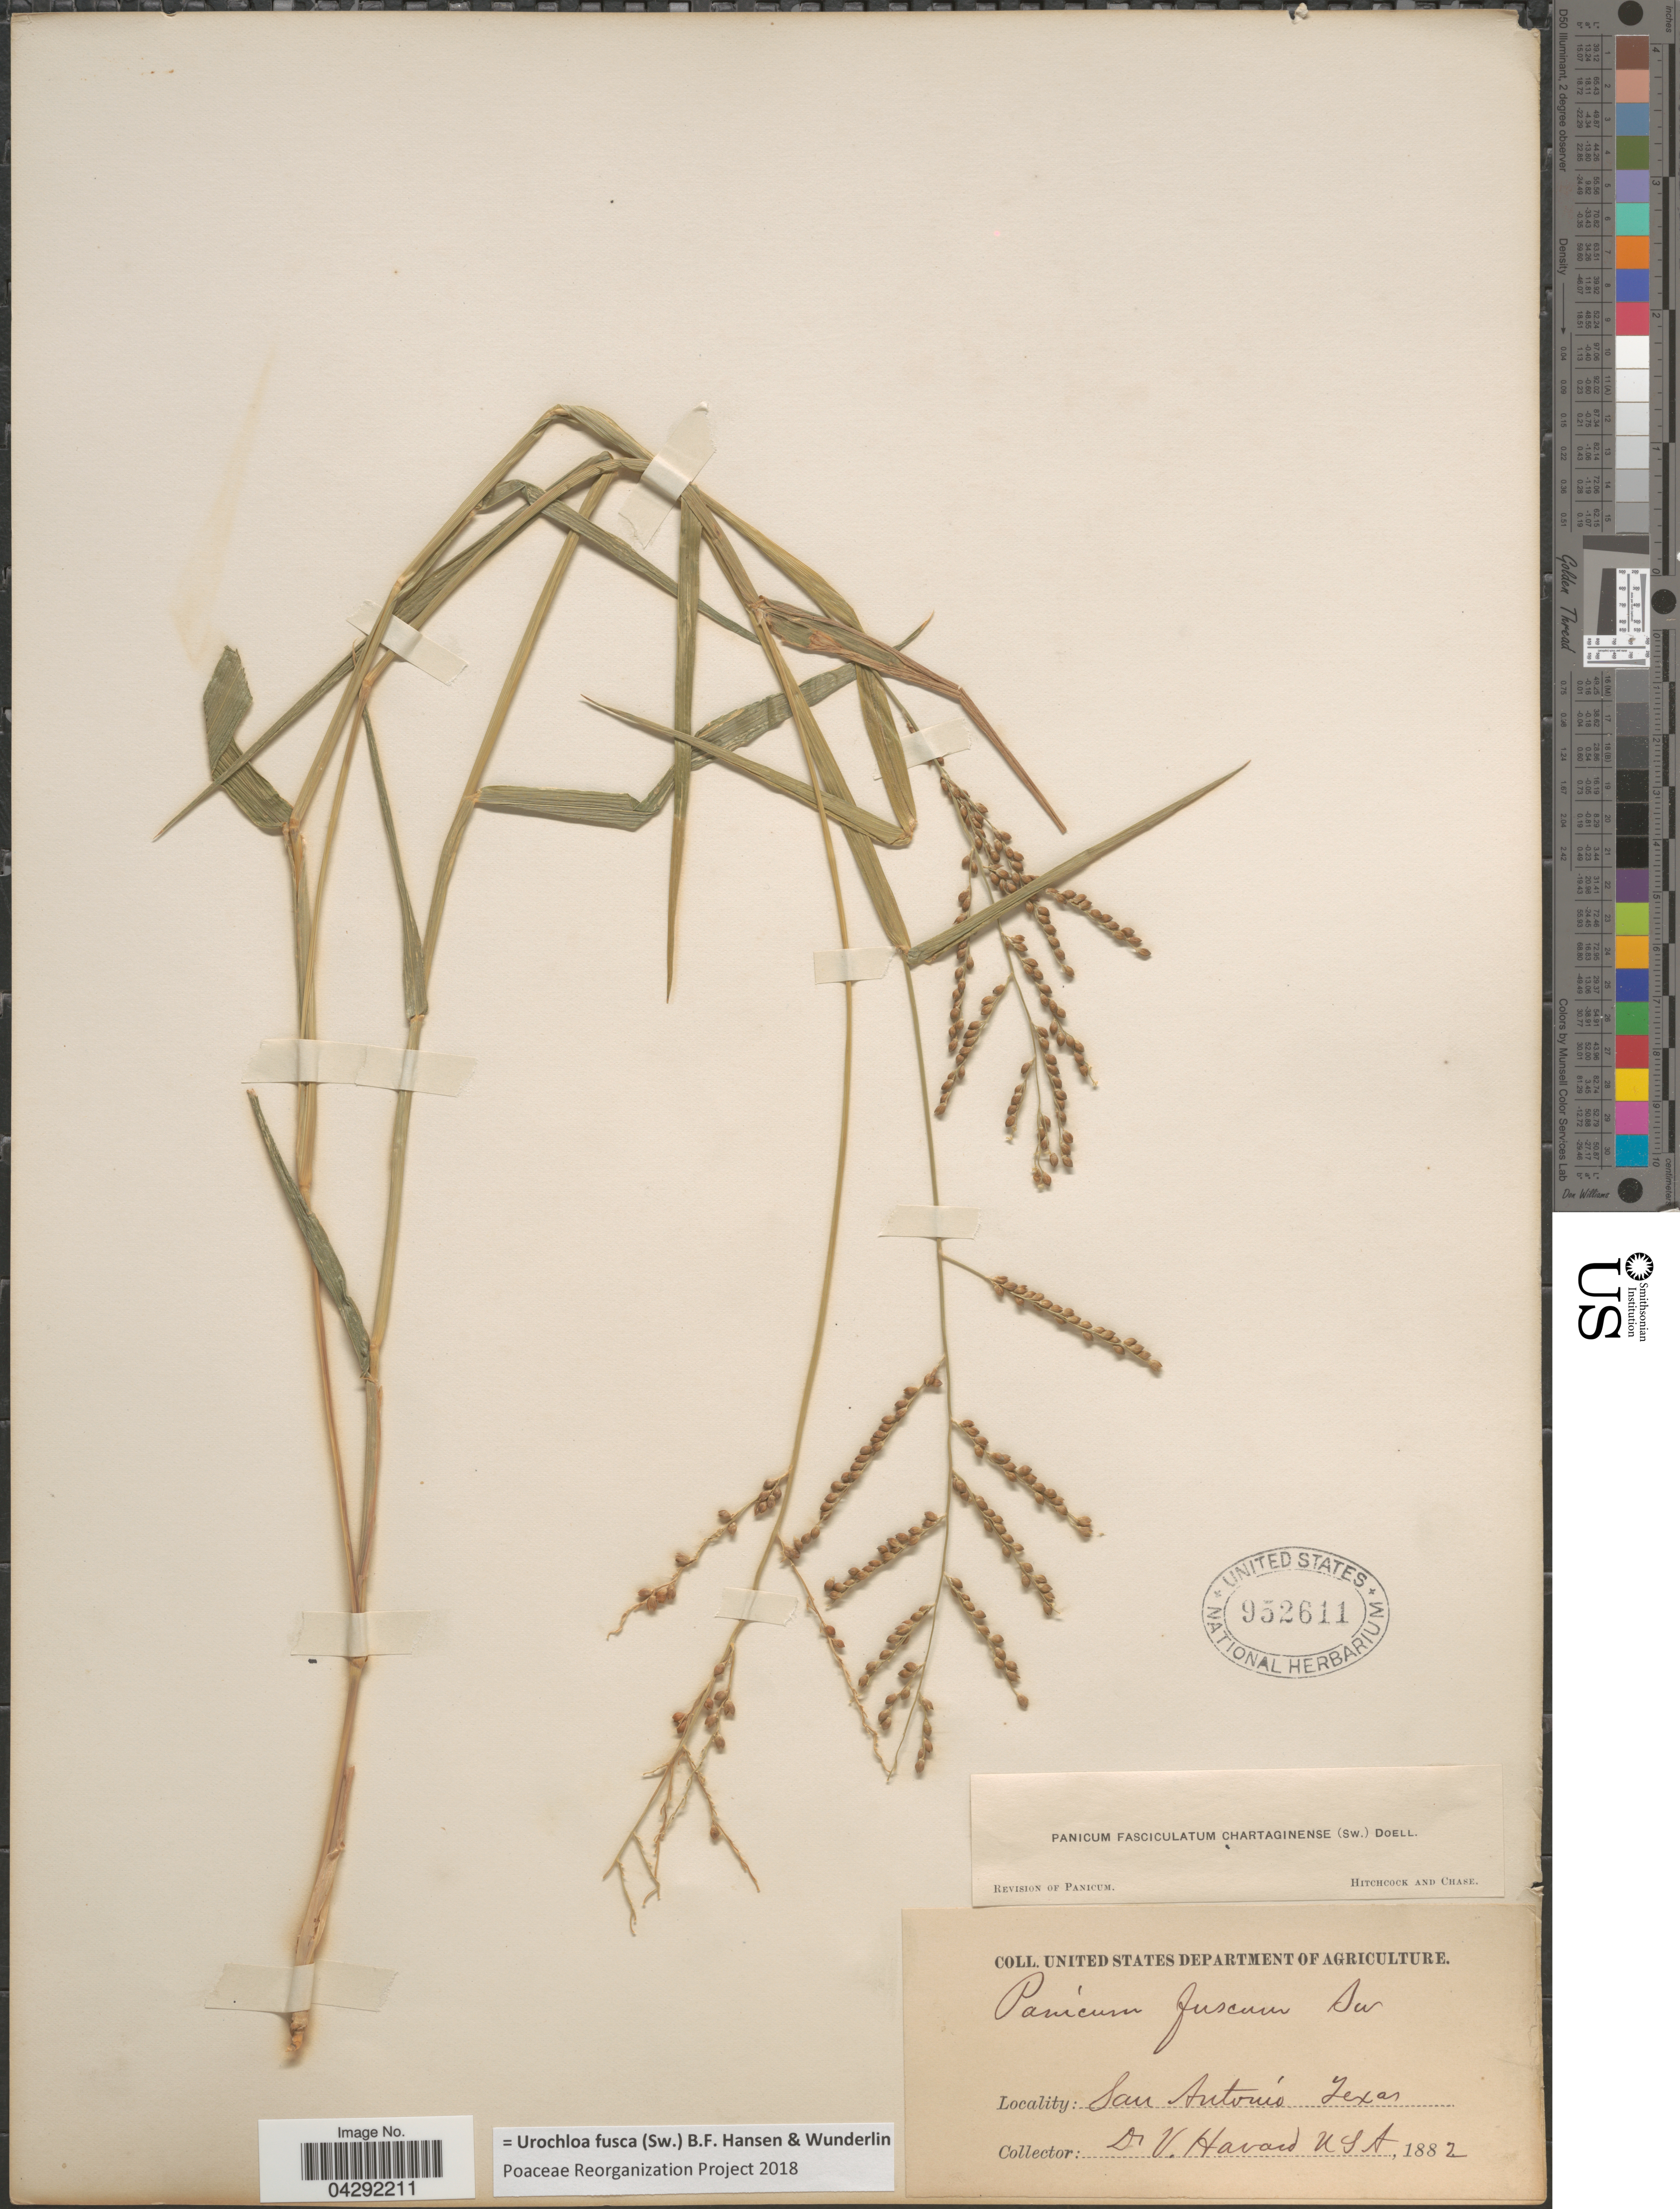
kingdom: Plantae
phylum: Tracheophyta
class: Liliopsida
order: Poales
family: Poaceae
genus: Urochloa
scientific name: Urochloa fusca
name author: (Sw.) B.F. Hansen & Wunderlin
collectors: V. Havard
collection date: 1882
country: United States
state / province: Texas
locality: San Antonio.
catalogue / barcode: US 952611